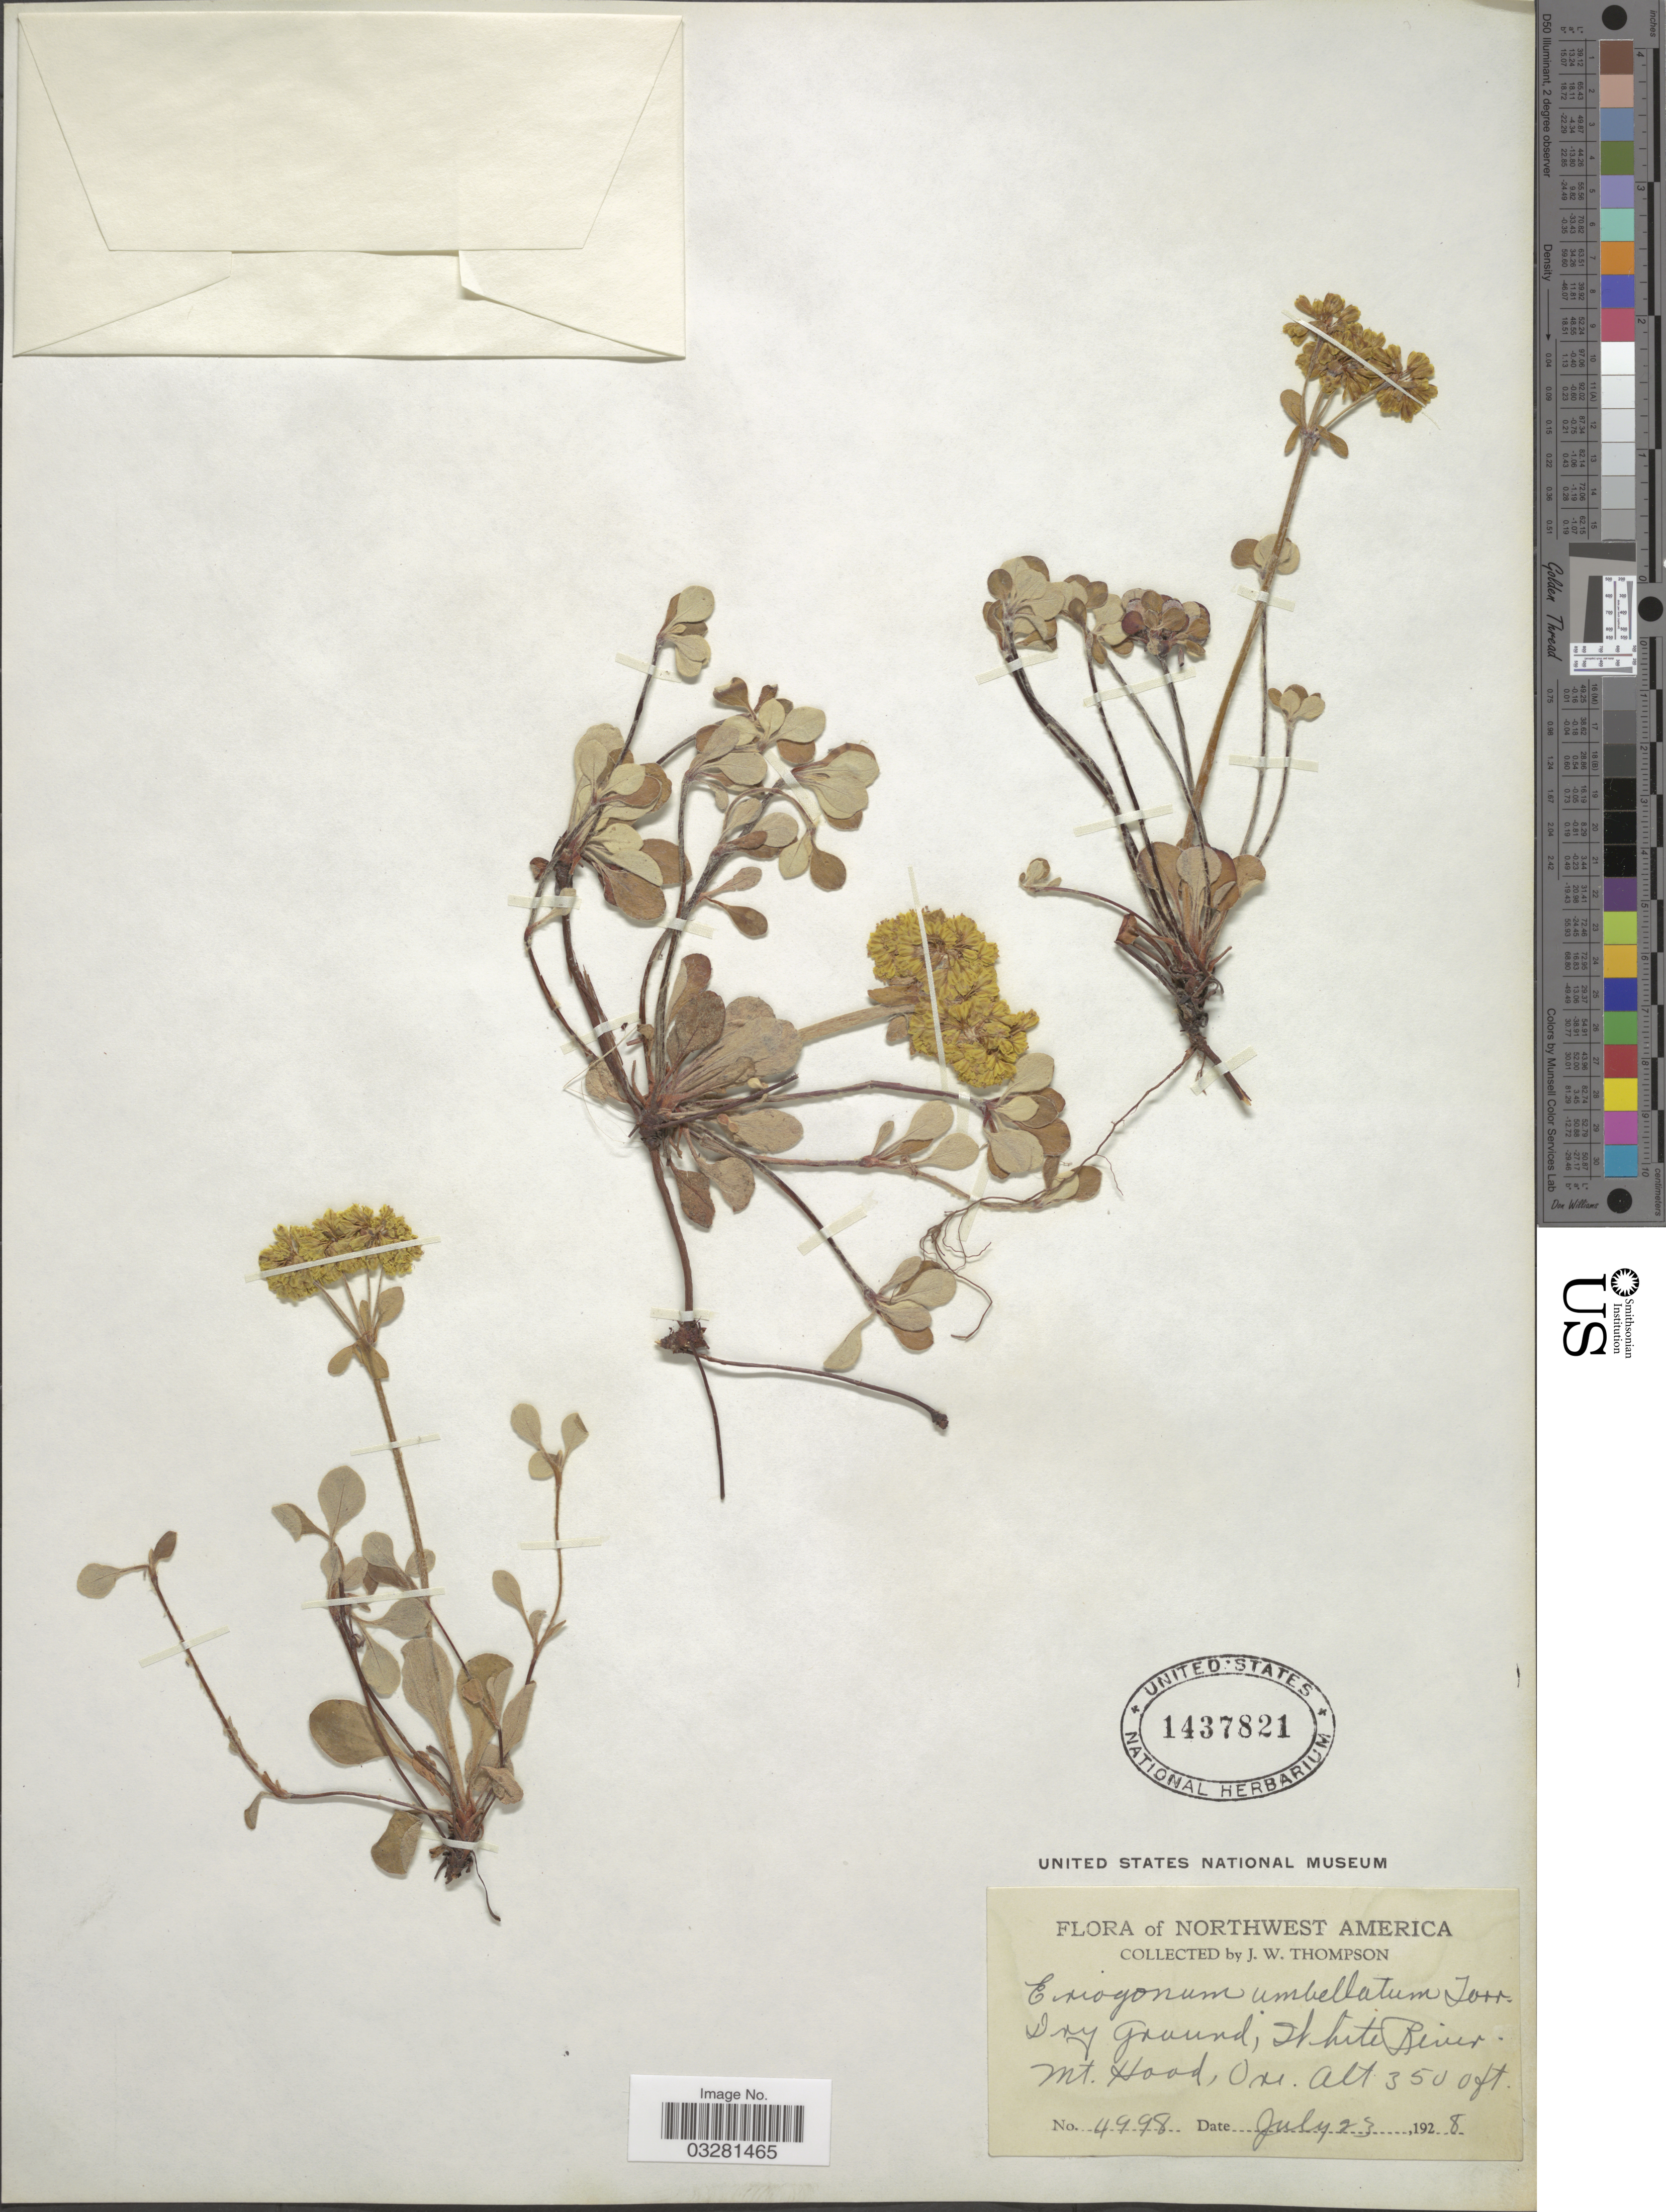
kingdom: Plantae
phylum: Tracheophyta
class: Magnoliopsida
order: Caryophyllales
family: Polygonaceae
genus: Eriogonum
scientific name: Eriogonum umbellatum var. umbellatum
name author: Torr.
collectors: J. Thompson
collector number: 4998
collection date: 1928-07-23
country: United States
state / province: Oregon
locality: Northwest America. White River. Mt. Hood.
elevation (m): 1067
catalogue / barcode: US 1437821